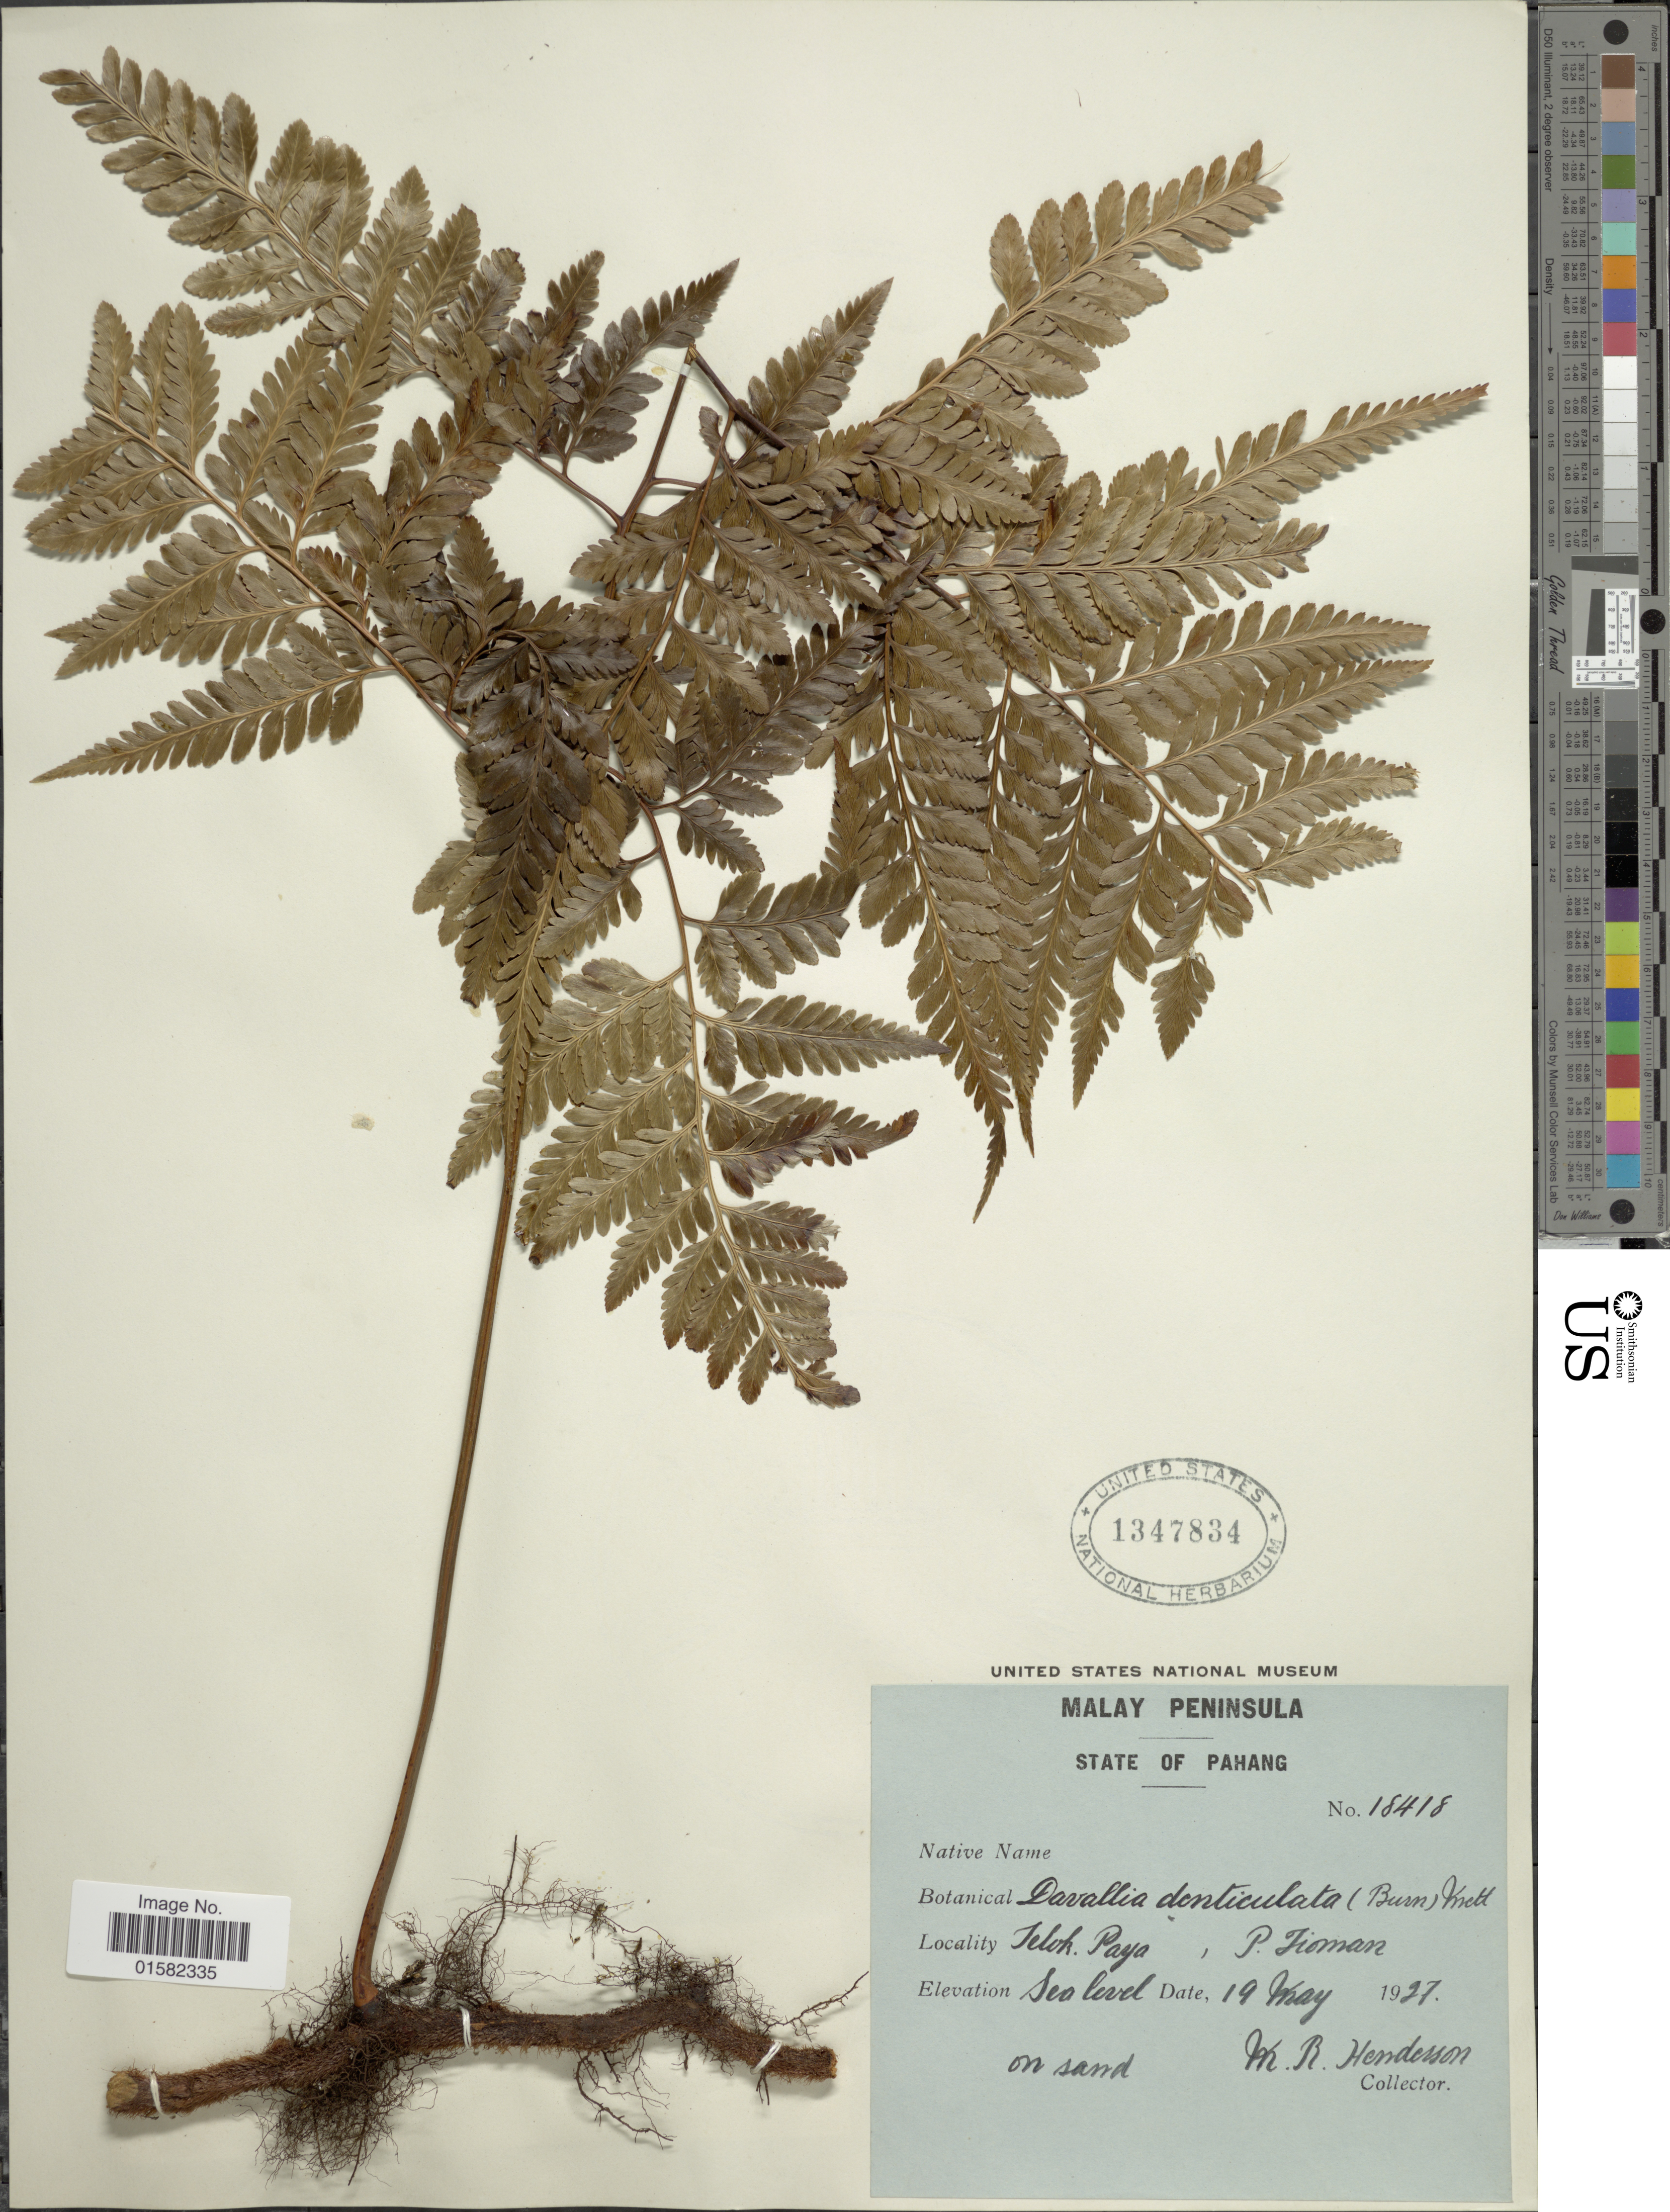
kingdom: Plantae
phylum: Tracheophyta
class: Polypodiopsida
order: Polypodiales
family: Davalliaceae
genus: Wibelia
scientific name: Wibelia denticulata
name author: (Burm. f.) M. Kato & Tsutsumi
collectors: M. Henderson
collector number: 18418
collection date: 1927-05-19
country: Malaysia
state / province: Pahang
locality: Malay Peninsula, telok Paya, p Fioman [interpreted]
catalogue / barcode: US 1347834